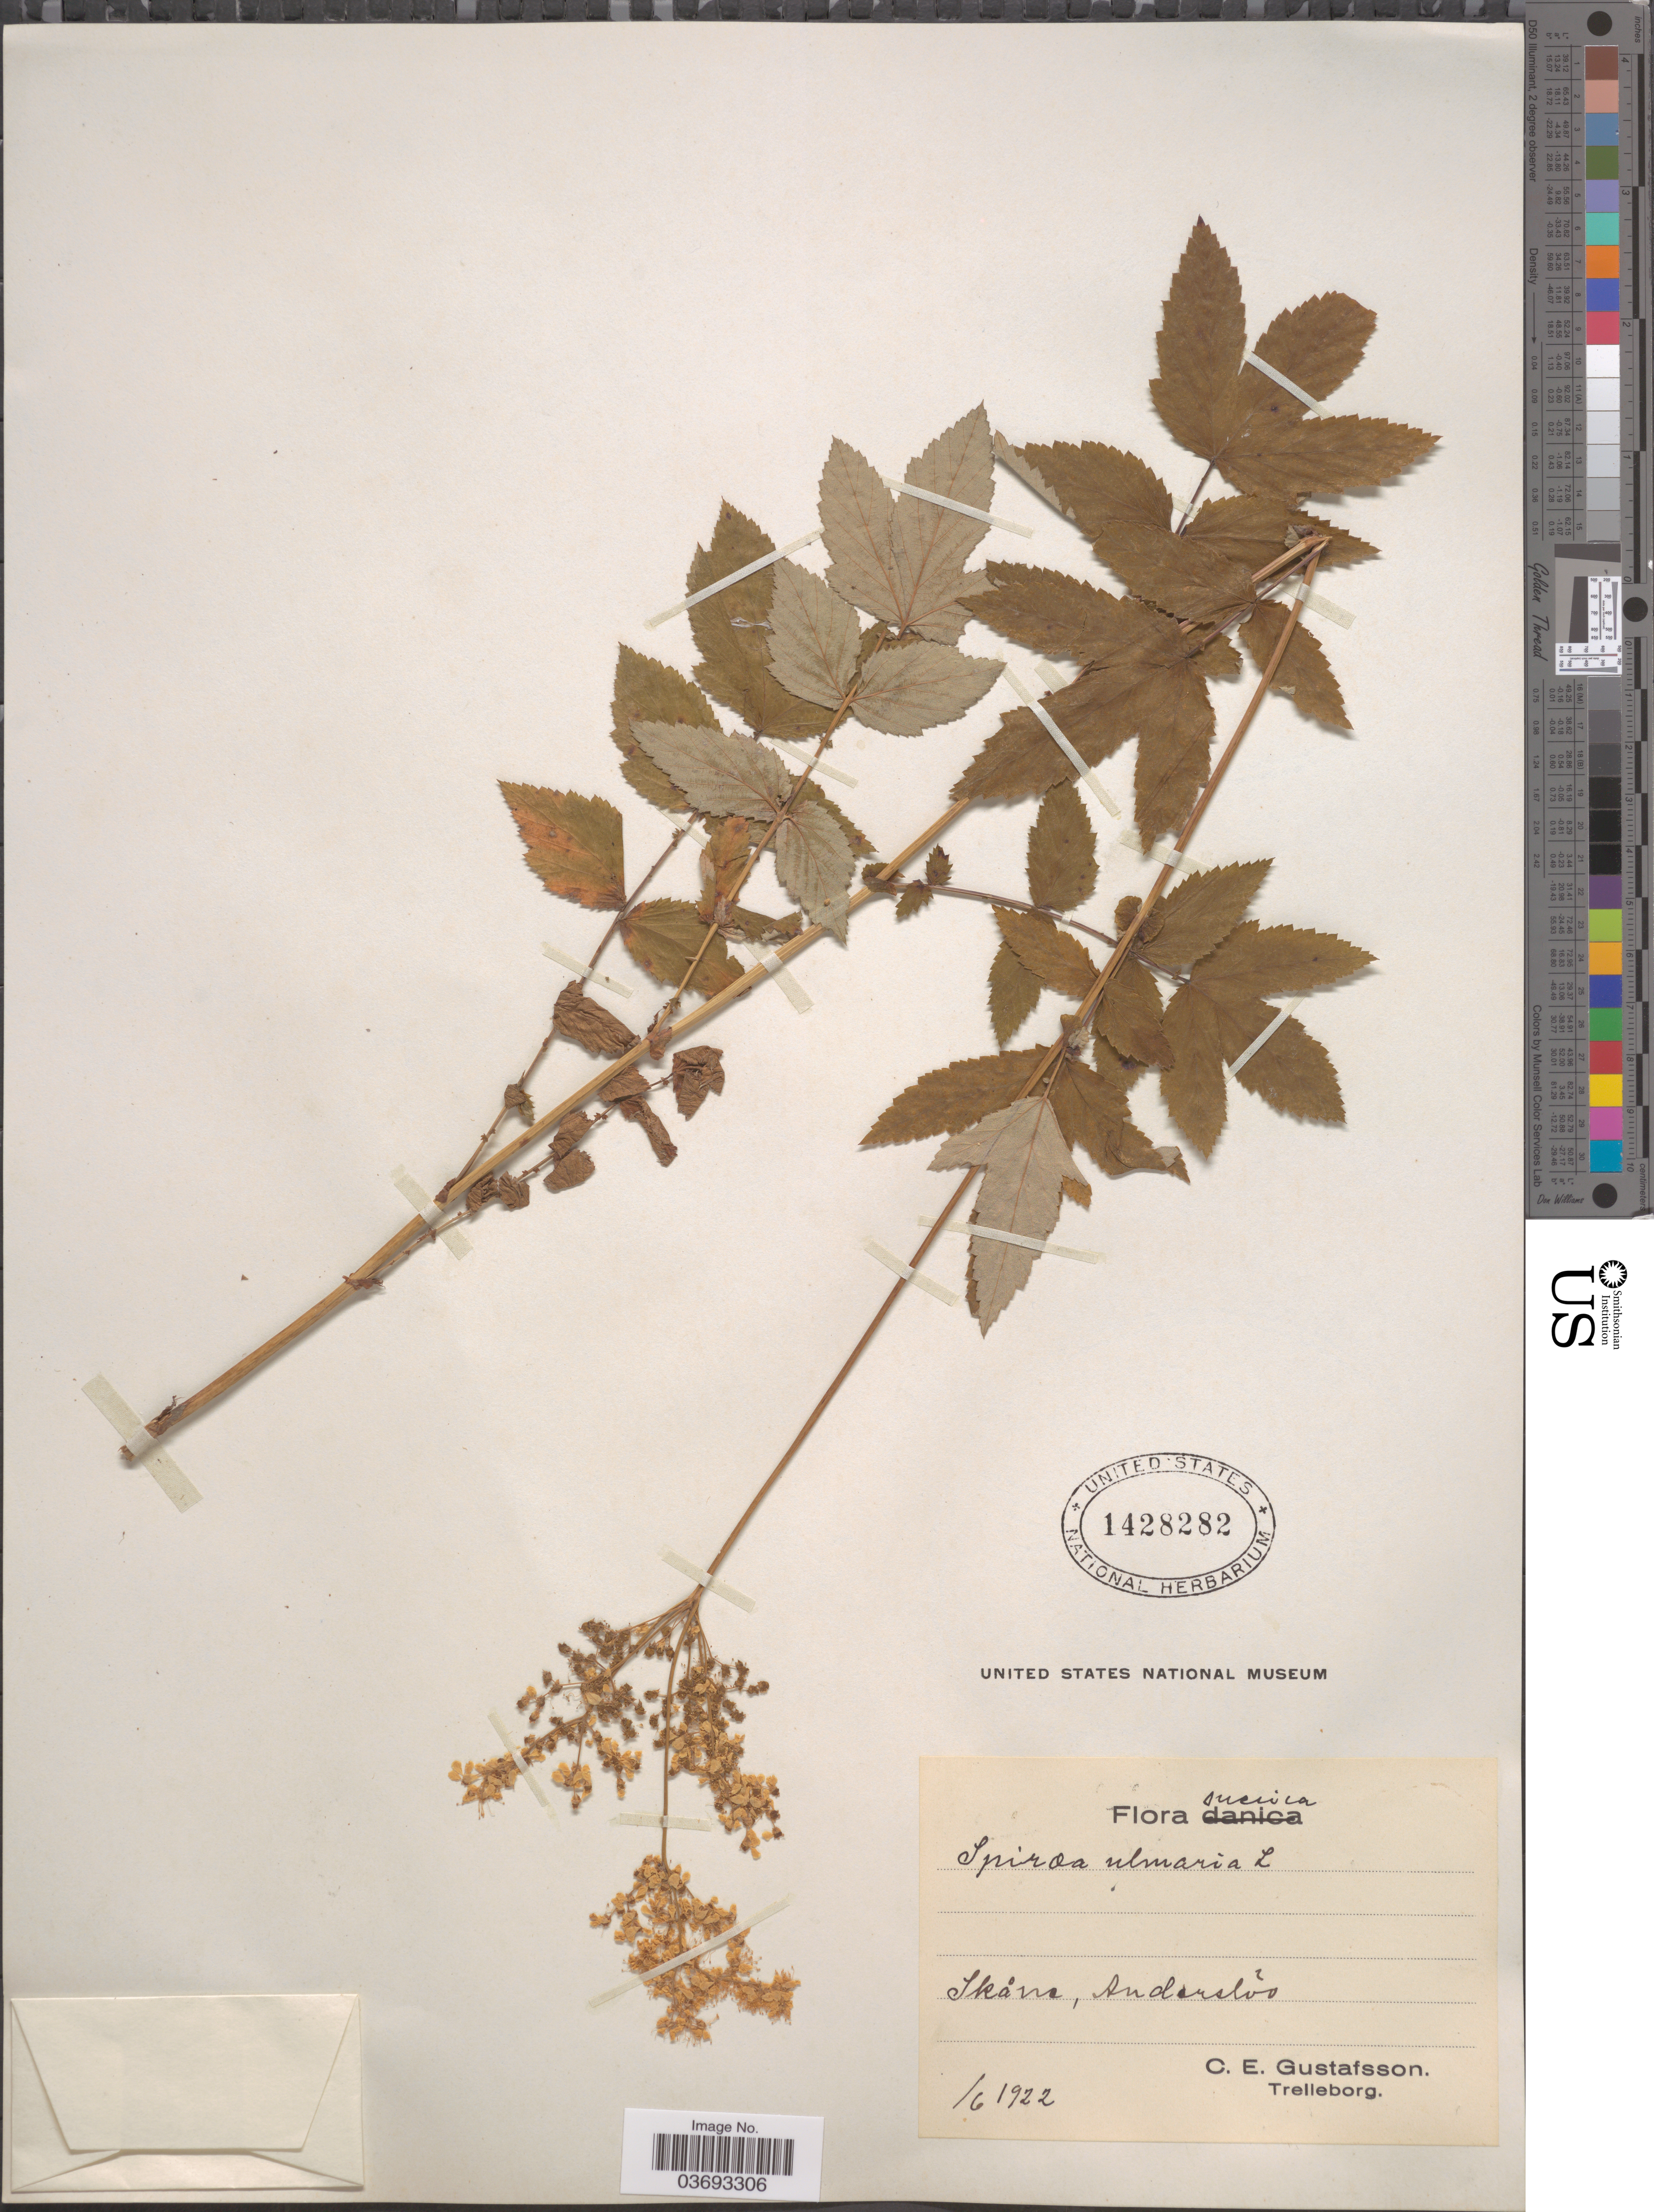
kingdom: Plantae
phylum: Tracheophyta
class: Magnoliopsida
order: Rosales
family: Rosaceae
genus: Spiraea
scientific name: Spiraea ulmifolia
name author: Scop.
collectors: C. Gustafsson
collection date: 1922-06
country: Sweden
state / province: Skåne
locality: Suecica. Anderslov.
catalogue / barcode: US 1428282